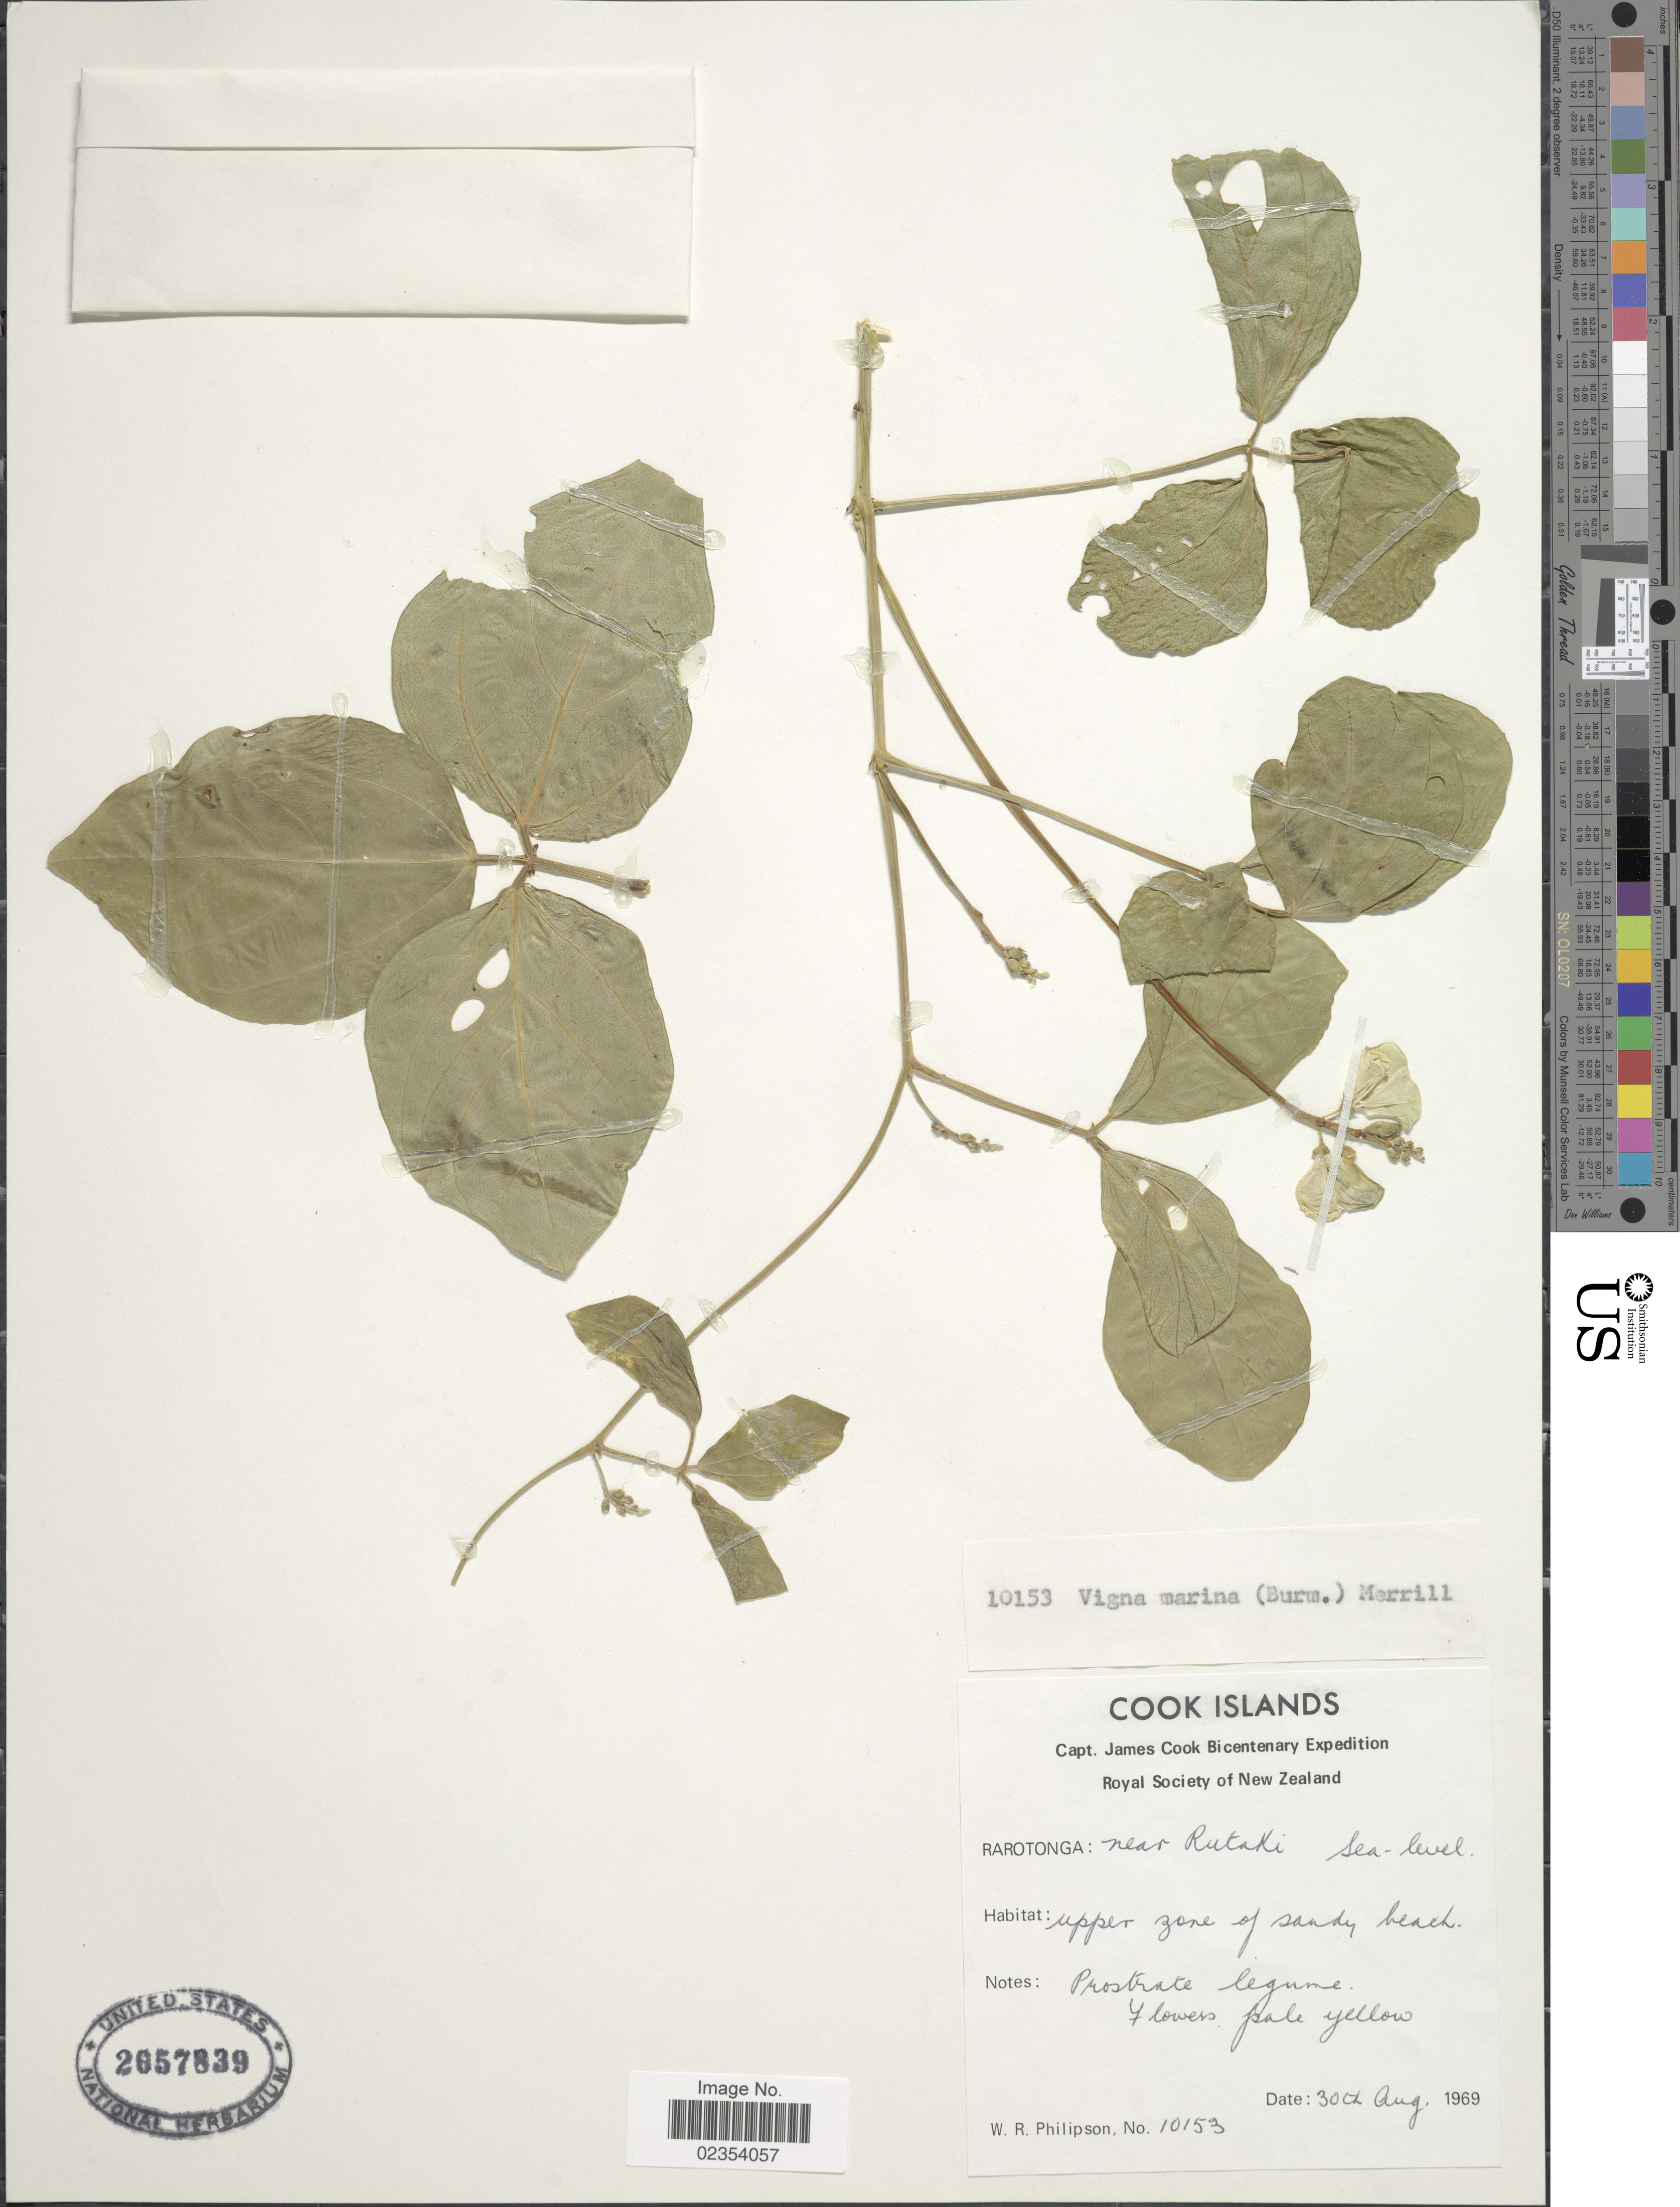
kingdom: Plantae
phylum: Tracheophyta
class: Magnoliopsida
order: Fabales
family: Fabaceae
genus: Vigna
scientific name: Vigna marina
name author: (Burm.) Merr.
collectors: W. R. Philipson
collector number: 10153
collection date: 1969-08-30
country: Cook Islands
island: Rarotonga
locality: Rarotonga: near Rutaki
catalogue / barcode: US 2657839